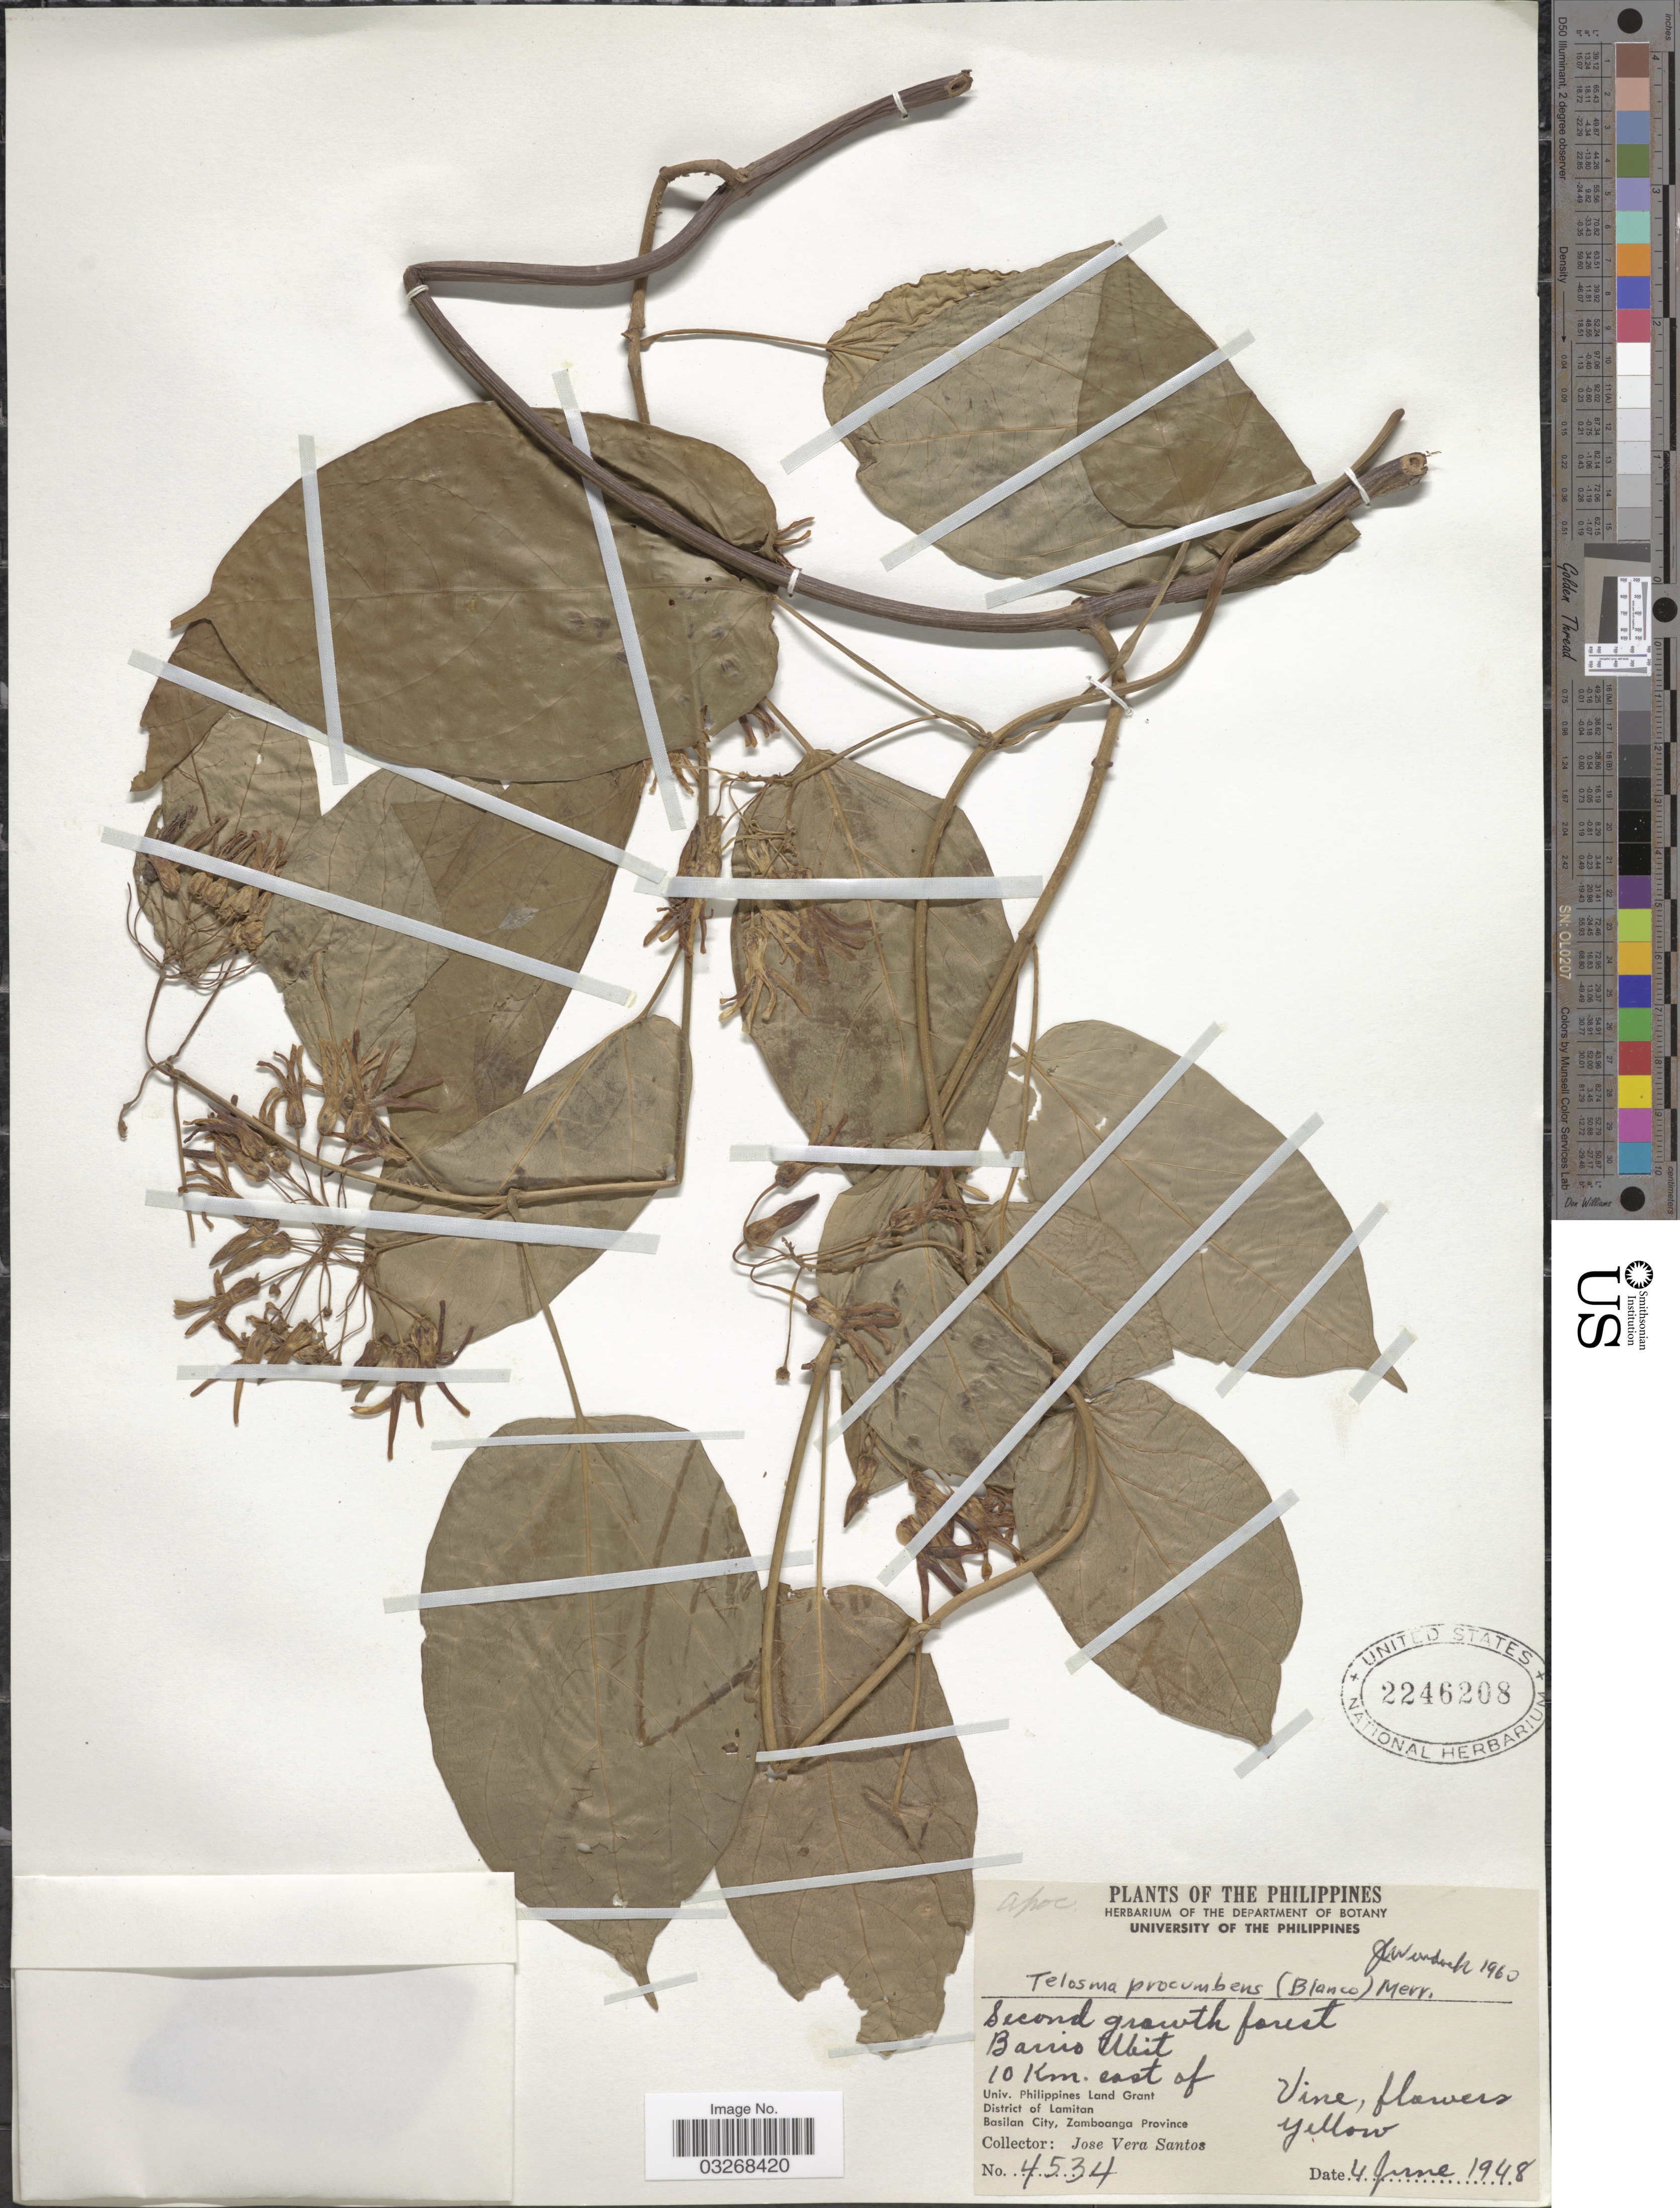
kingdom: Plantae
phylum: Tracheophyta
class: Magnoliopsida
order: Gentianales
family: Apocynaceae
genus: Telosma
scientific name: Telosma procumbens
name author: (Blanco) Merr.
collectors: J. Santos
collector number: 4534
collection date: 1948-06-04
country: Philippines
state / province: Muslim Mindanao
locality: Barrio Abit. 10 Km. east of Univ. Philippines Land Grant. District of Lamitan. Basilan City, Zamboanga Province.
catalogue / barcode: US 2246208